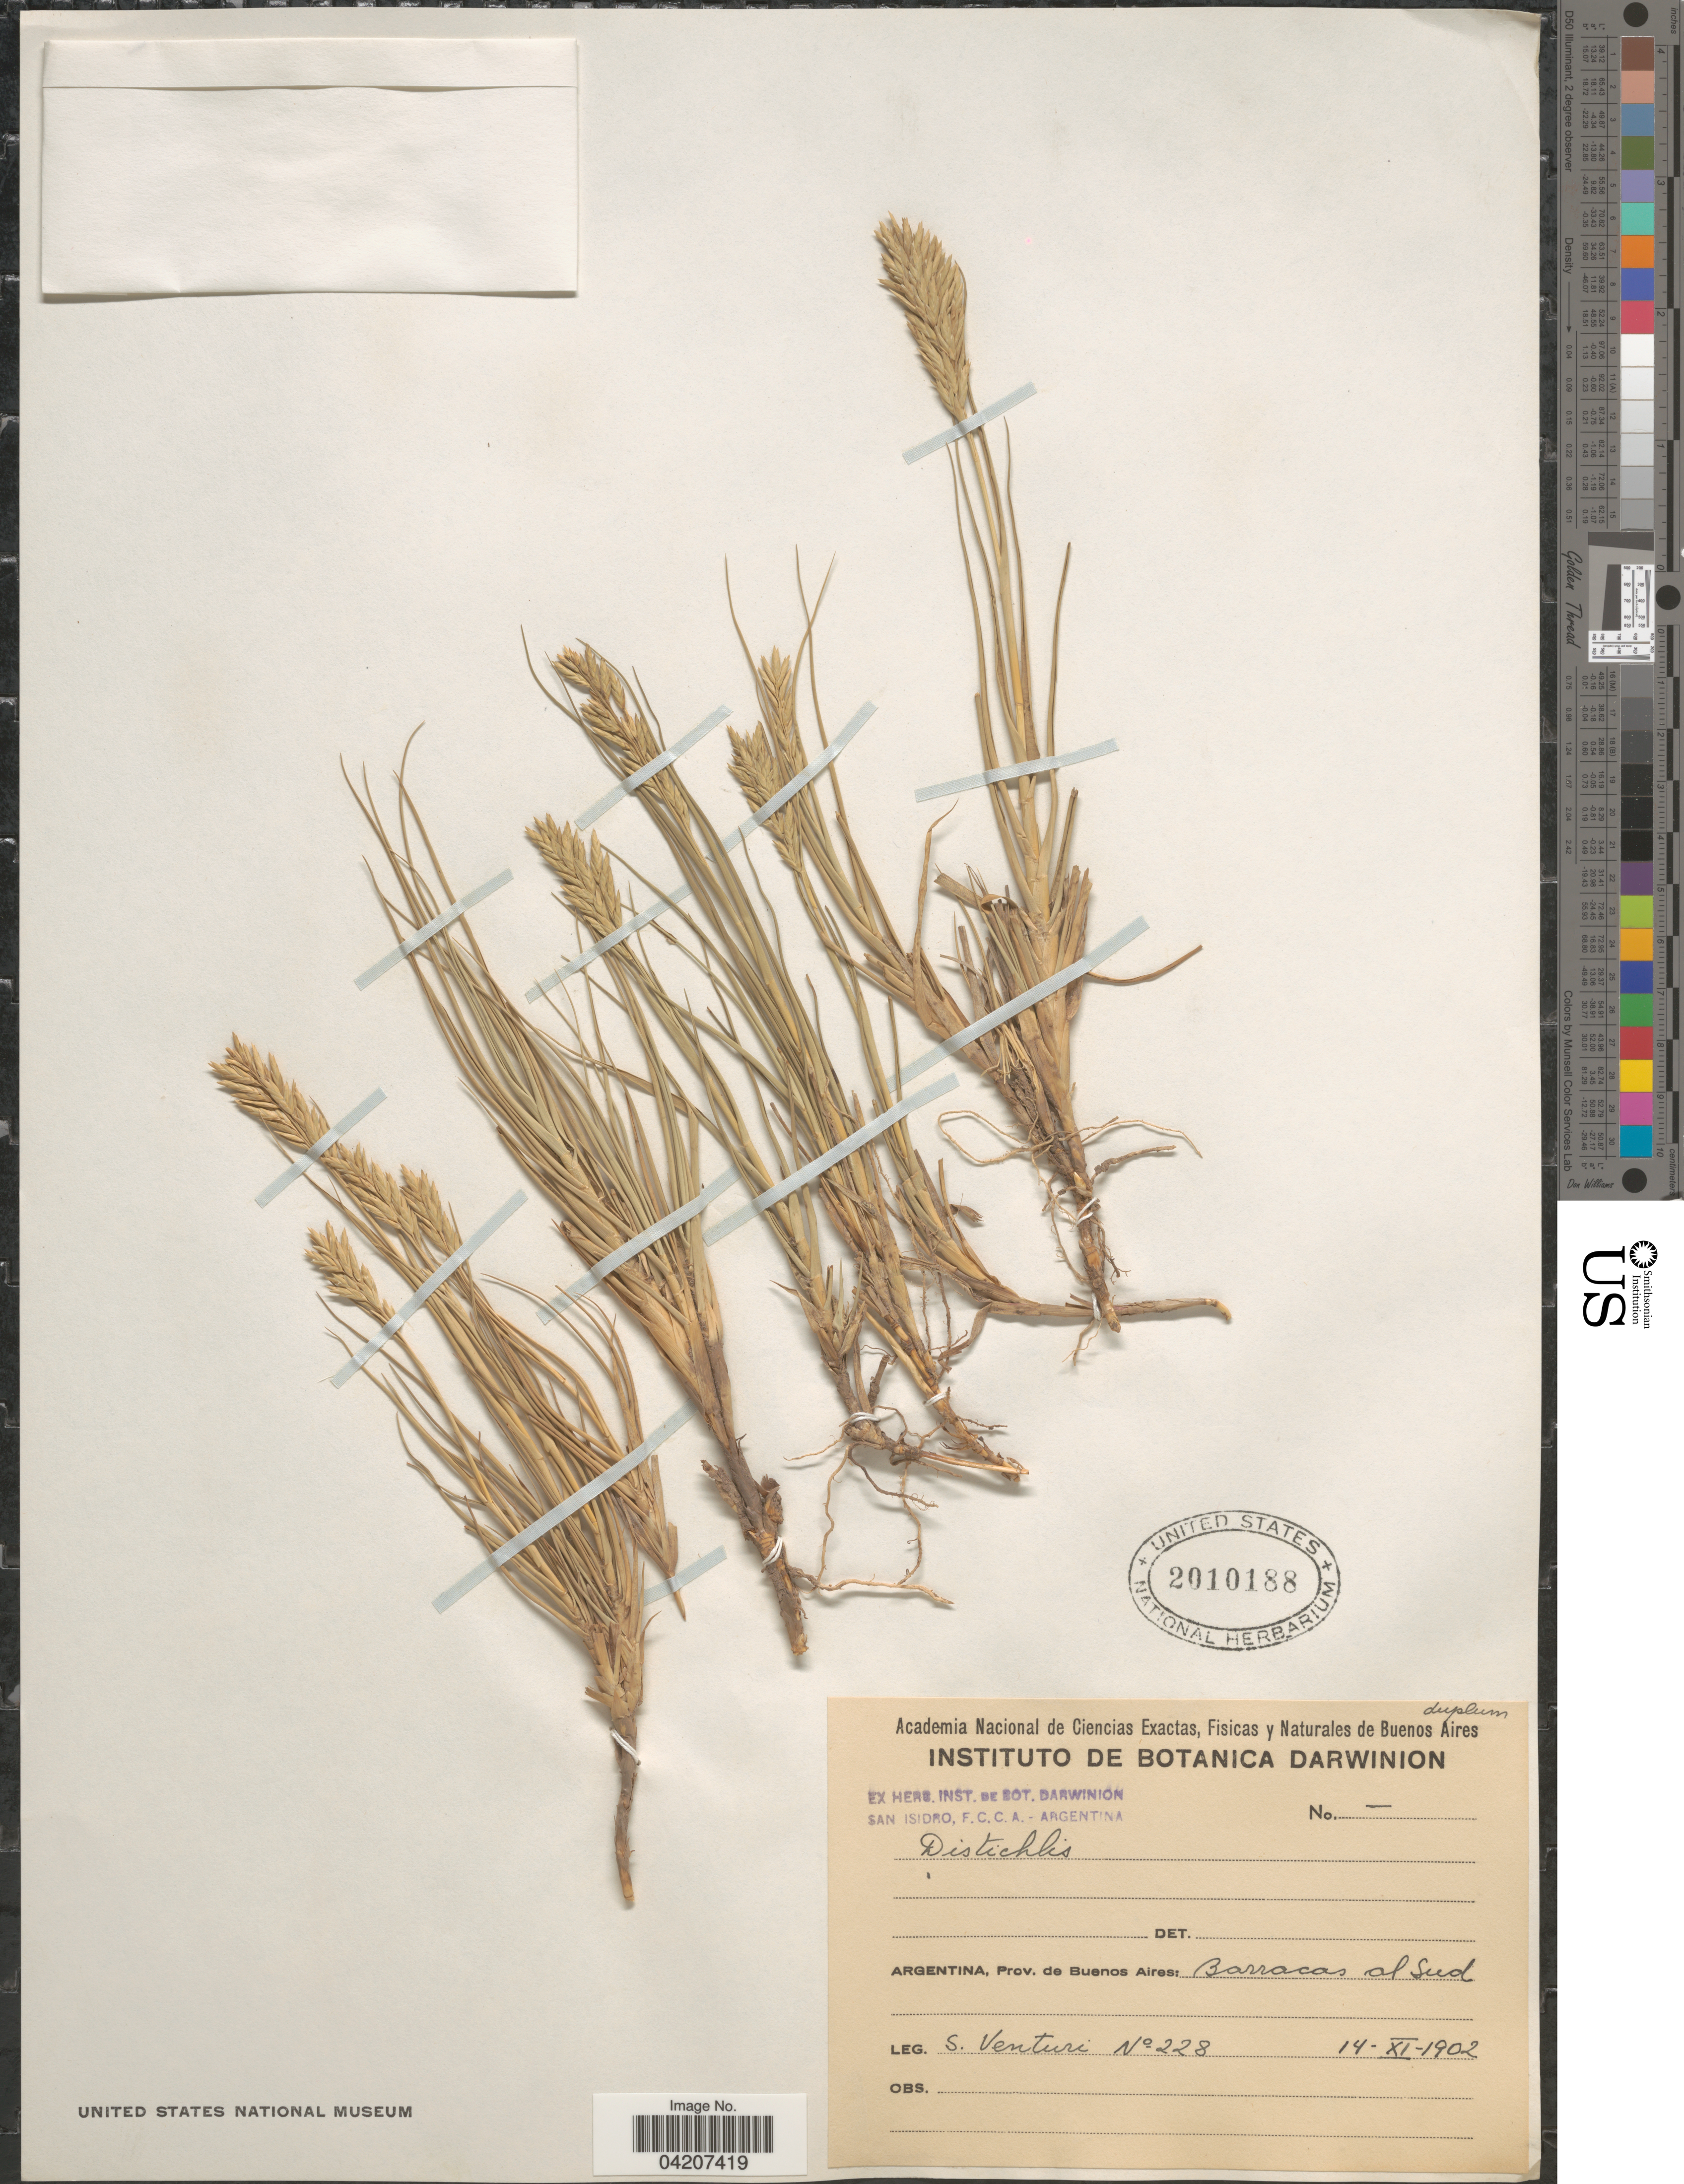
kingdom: Plantae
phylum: Tracheophyta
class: Liliopsida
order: Poales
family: Poaceae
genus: Distichlis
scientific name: Distichlis sp.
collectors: S. Venturi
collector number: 228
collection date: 1902-11-14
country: Argentina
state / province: Buenos Aires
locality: Barracas al Sud.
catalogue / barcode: US 2010188